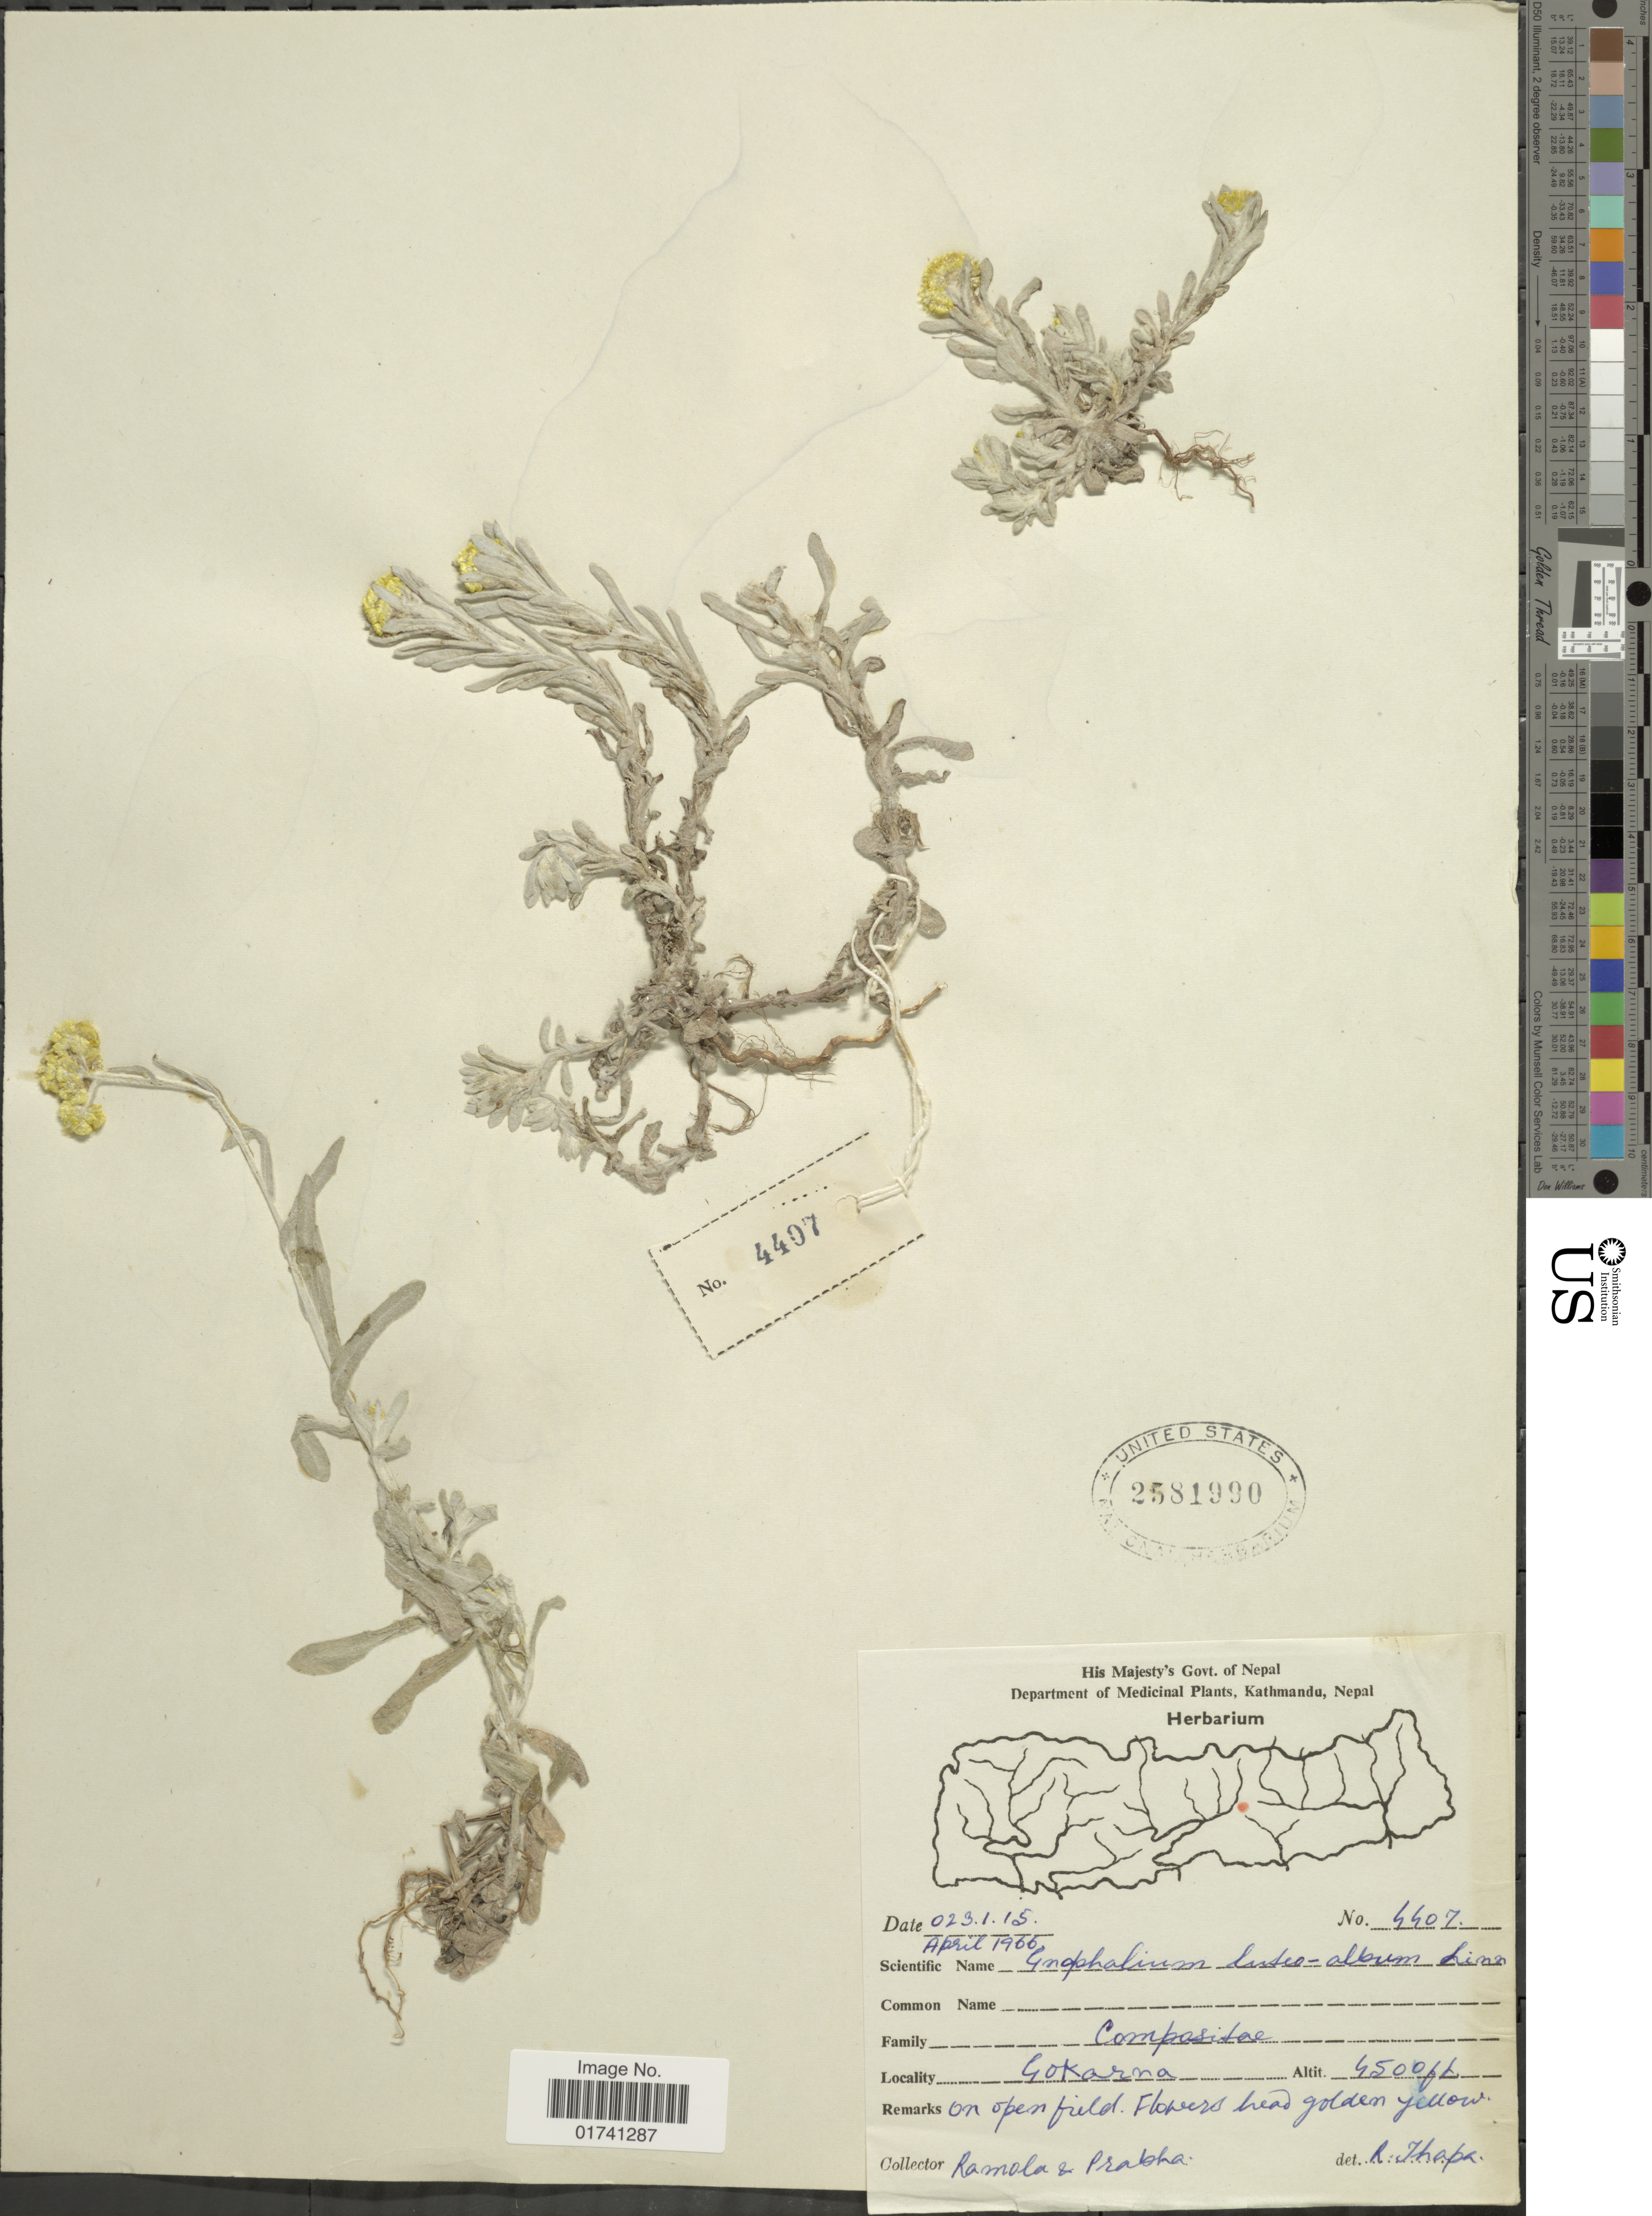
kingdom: Plantae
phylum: Tracheophyta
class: Magnoliopsida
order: Asterales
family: Asteraceae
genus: Laphangium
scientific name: Laphangium luteoalbum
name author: (L.) Tzvelev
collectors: R. Thapa & P. Pradhan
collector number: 4407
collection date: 1966-04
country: Nepal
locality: Gokarna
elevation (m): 1372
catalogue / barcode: US 2581990